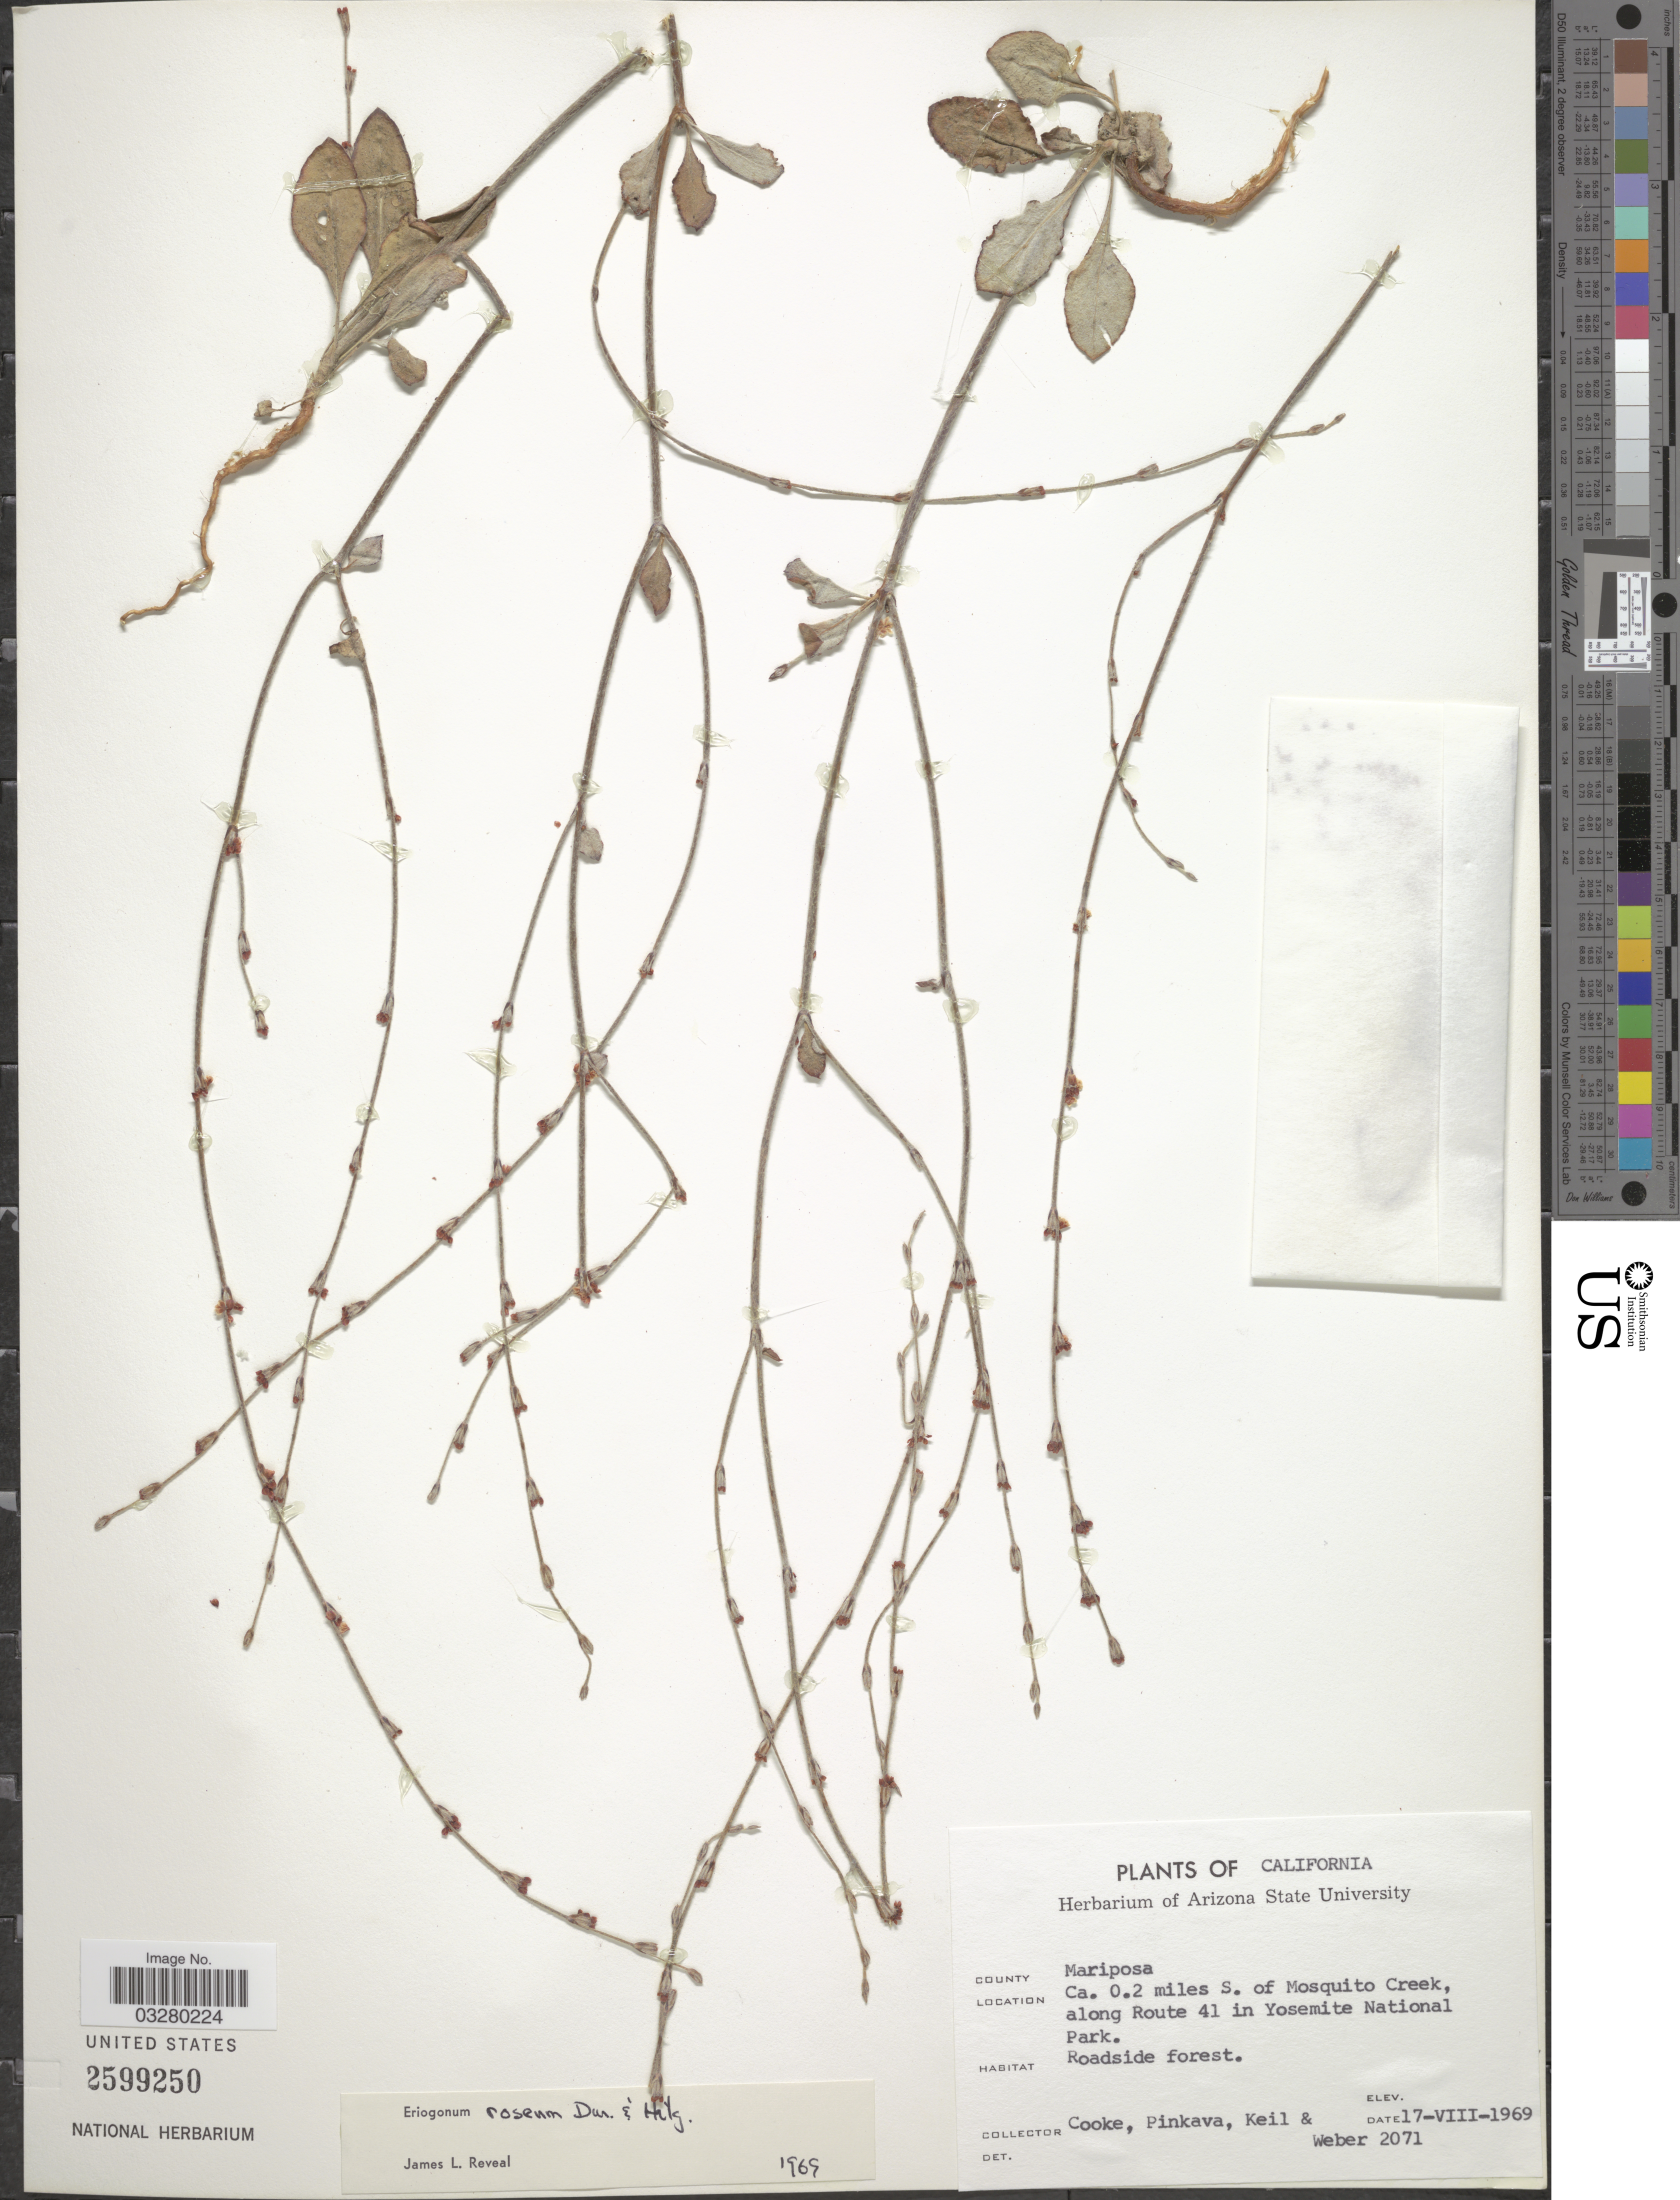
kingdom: Plantae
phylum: Tracheophyta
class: Magnoliopsida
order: Caryophyllales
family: Polygonaceae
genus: Eriogonum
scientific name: Eriogonum roseum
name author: Durand & Hilg.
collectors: Cooke, -. Pinkava, Keil & -- Weber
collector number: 2071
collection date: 1969-08-17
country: United States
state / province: California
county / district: Mariposa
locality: County Mariposa. Ca. 0.2 miles S. of Mosquito Creek, along Route 41 in Yosemite National Park.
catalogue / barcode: US 2599250